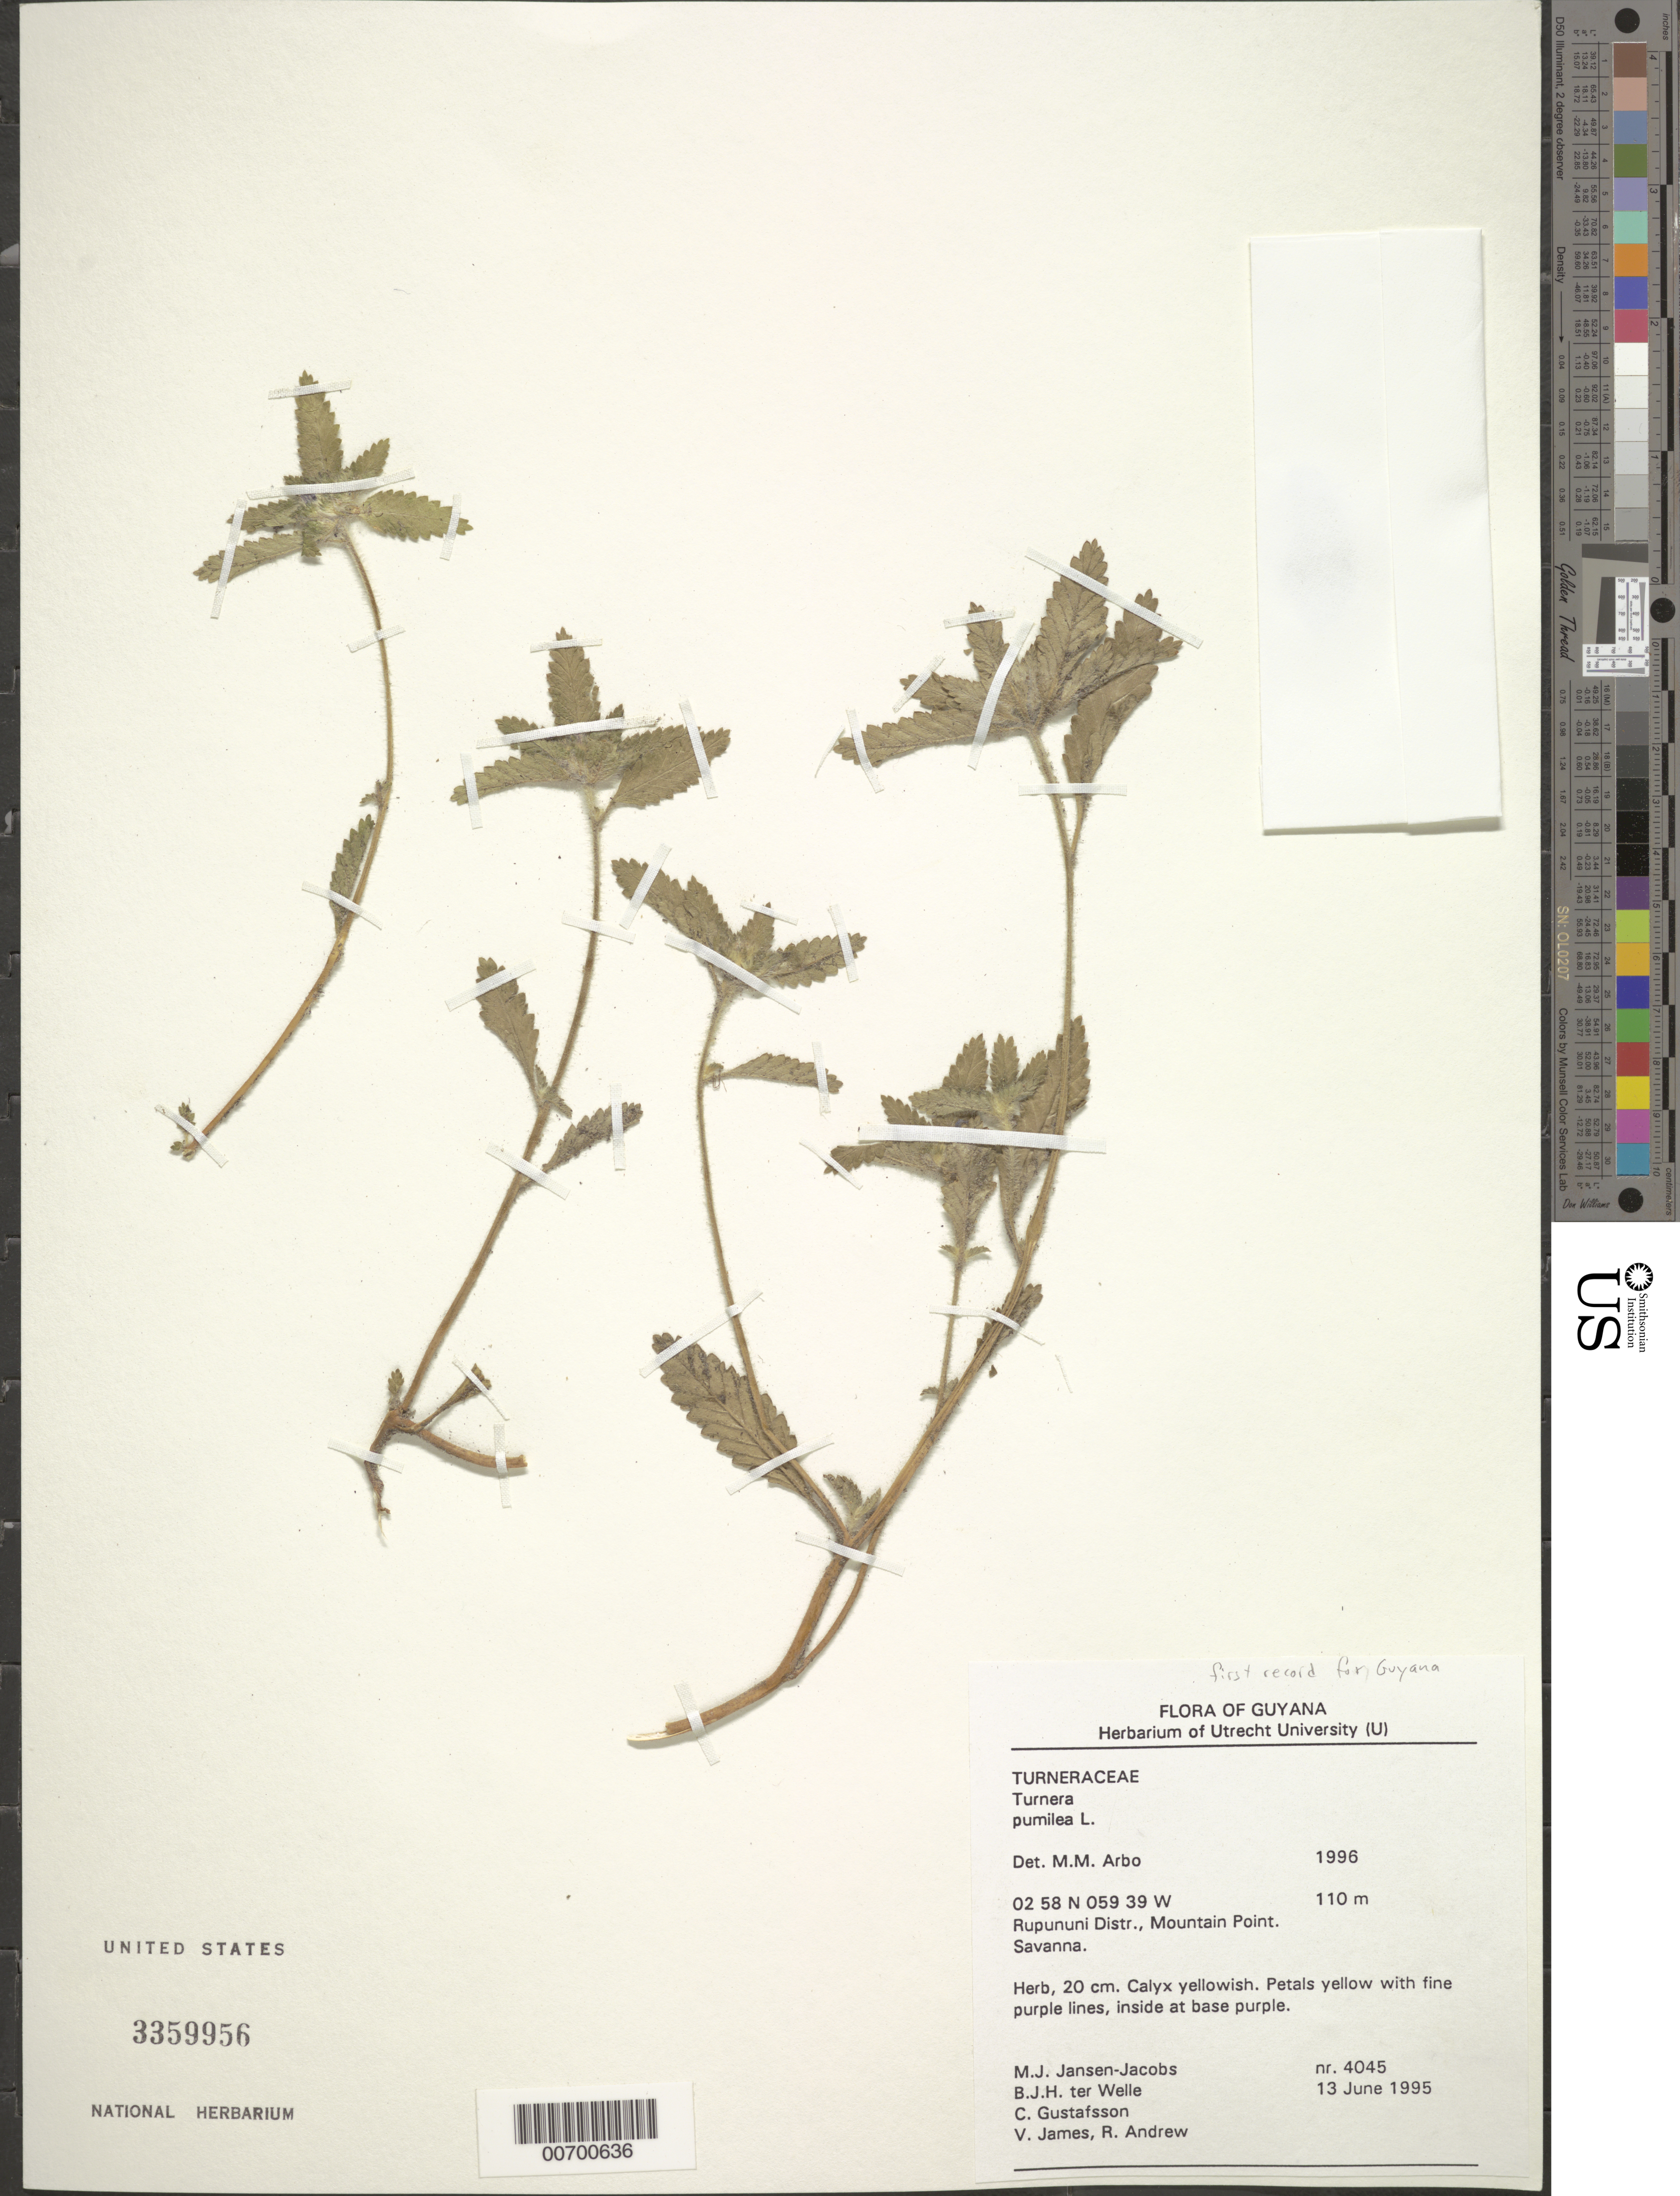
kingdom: Plantae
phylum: Tracheophyta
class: Magnoliopsida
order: Malpighiales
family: Turneraceae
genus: Turnera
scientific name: Turnera pumilea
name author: L.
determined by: Arbo, M. M.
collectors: M. J. Jansen-Jacobs, B. Welle, C. G. Gustafsson, V. James & R. Andrew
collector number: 4045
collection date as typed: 13-Jun-95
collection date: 1995-06-13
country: Guyana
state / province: U. Takutu-U. Essequibo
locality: Mountain Point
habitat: Savanna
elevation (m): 110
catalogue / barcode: US 3359956